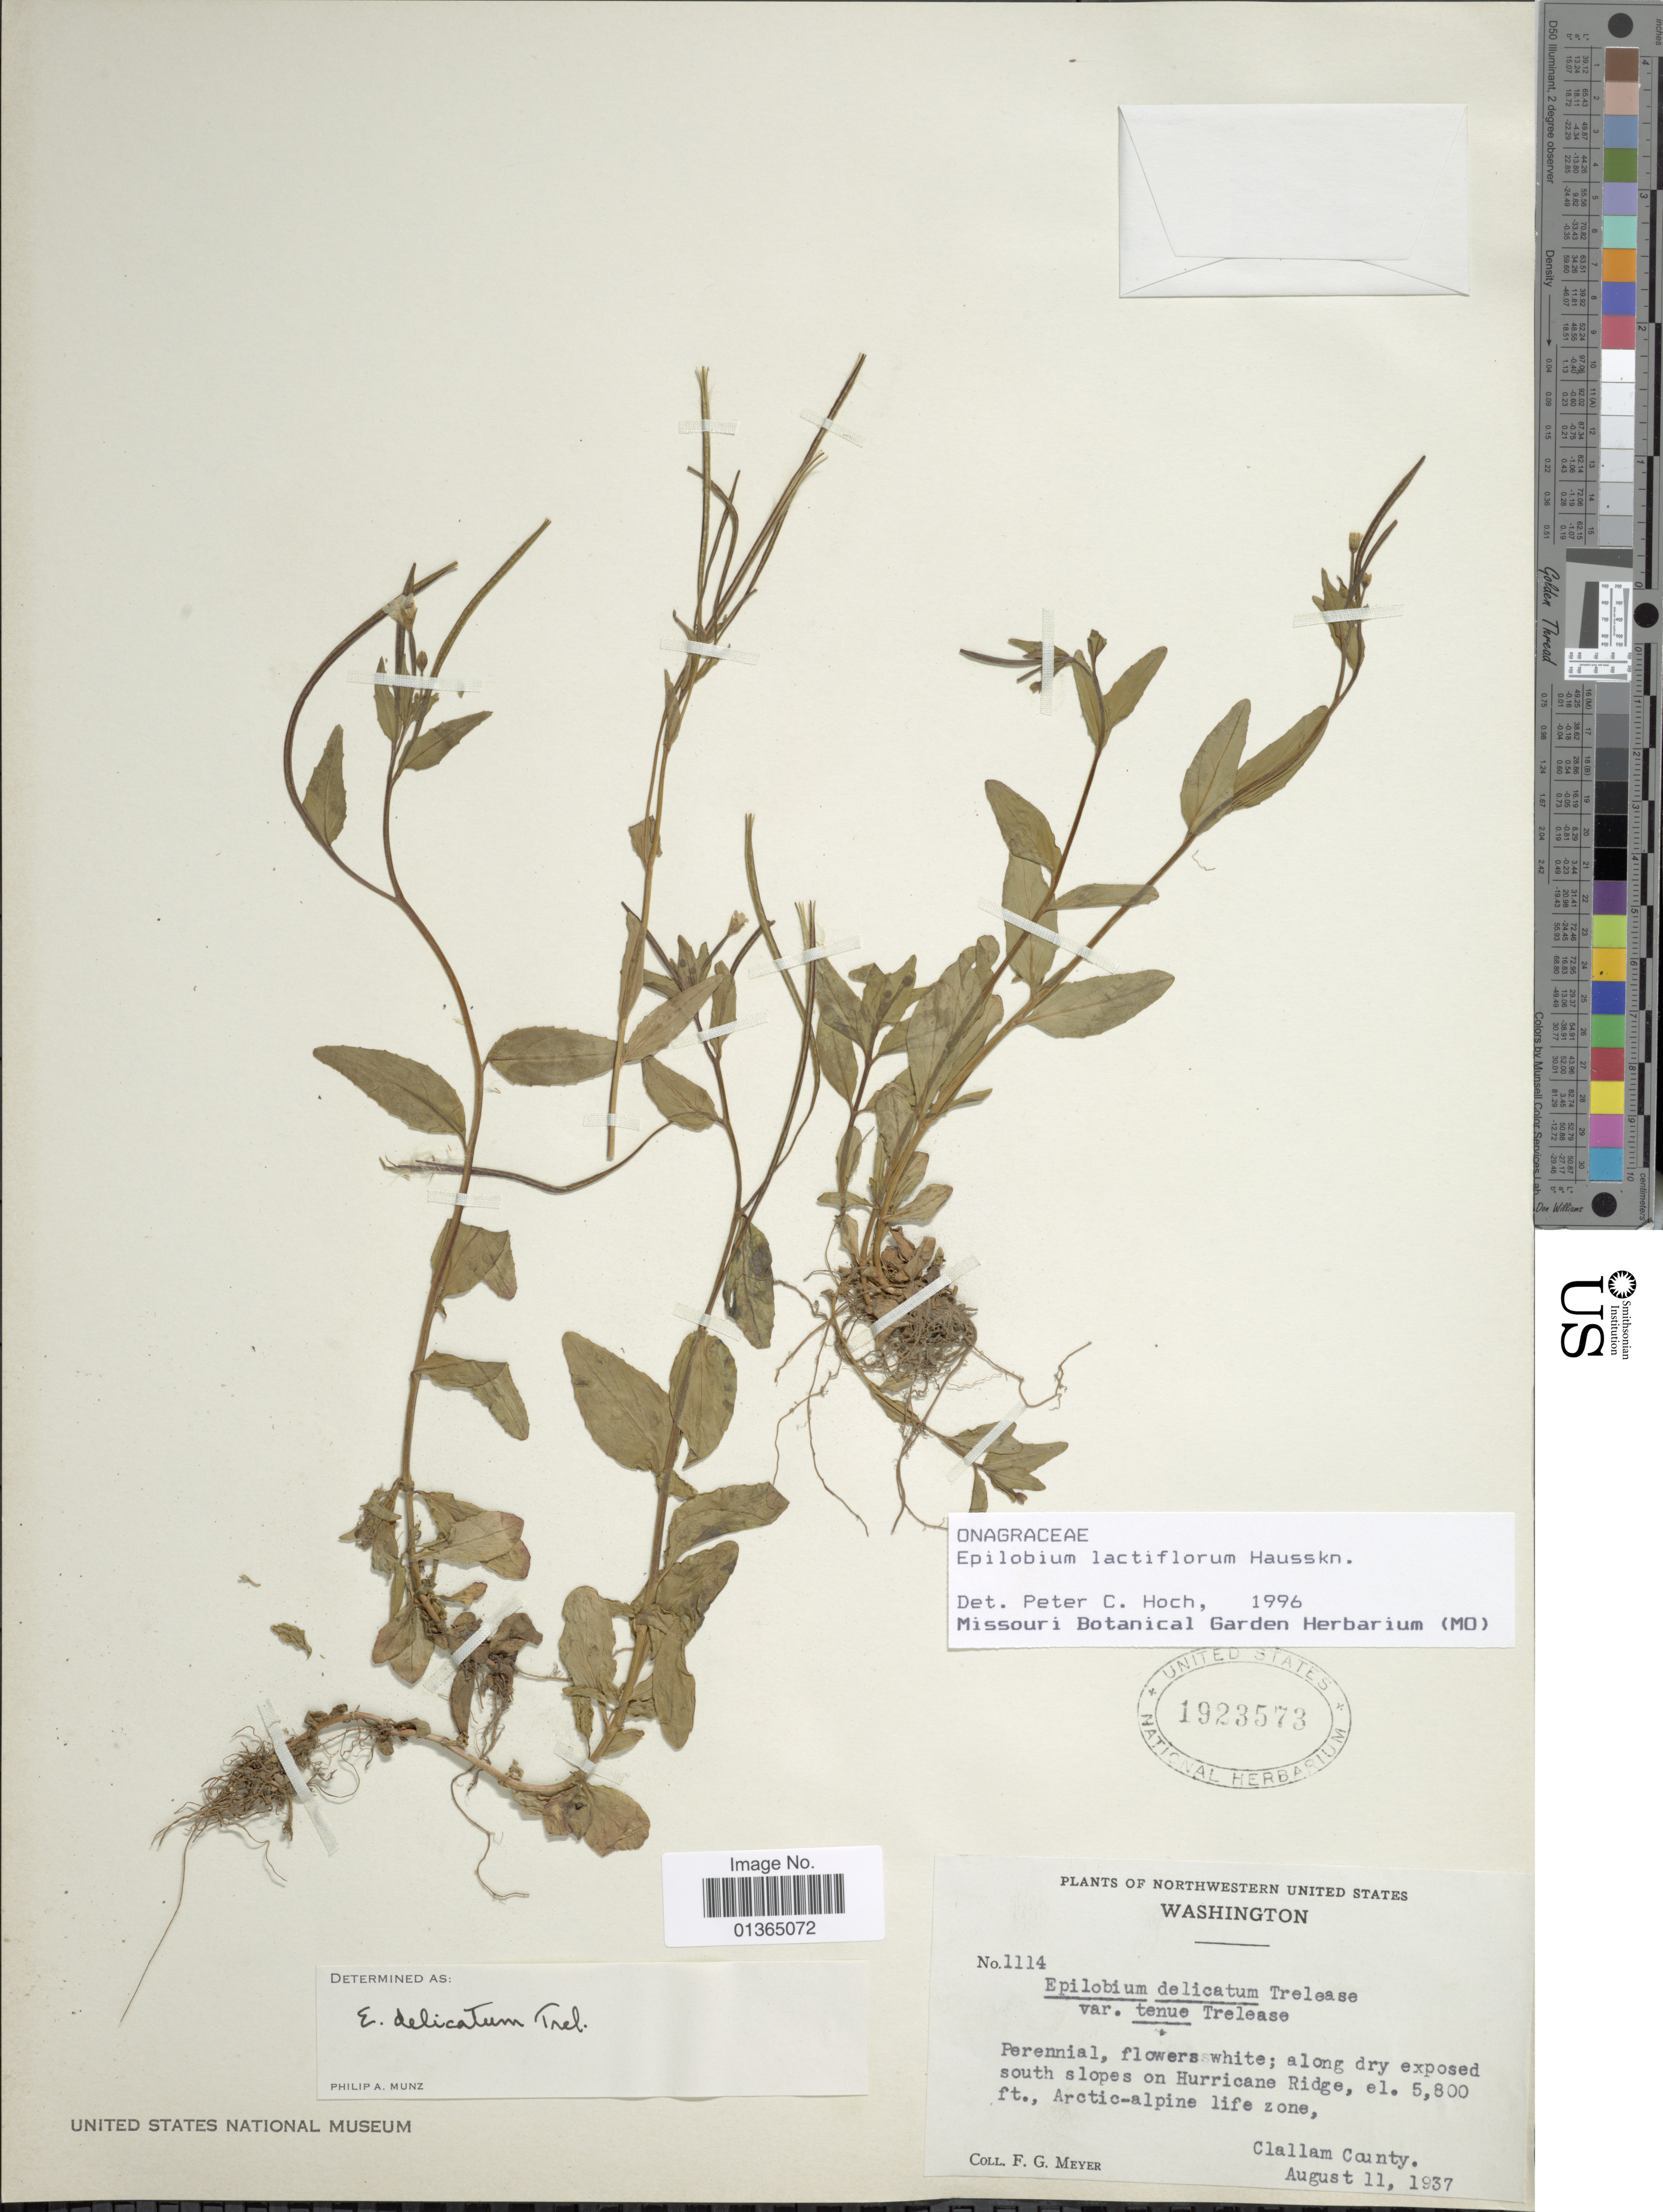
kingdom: Plantae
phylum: Tracheophyta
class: Magnoliopsida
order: Myrtales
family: Onagraceae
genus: Epilobium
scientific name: Epilobium lactiflorum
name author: Hausskn.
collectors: F. G. Meyer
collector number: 1114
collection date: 1937-08-11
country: United States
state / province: Washington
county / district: Clallam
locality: Along dry exposed south slopes on Hurricane Ridge. Clallam County.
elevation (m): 1768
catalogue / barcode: US 1923573